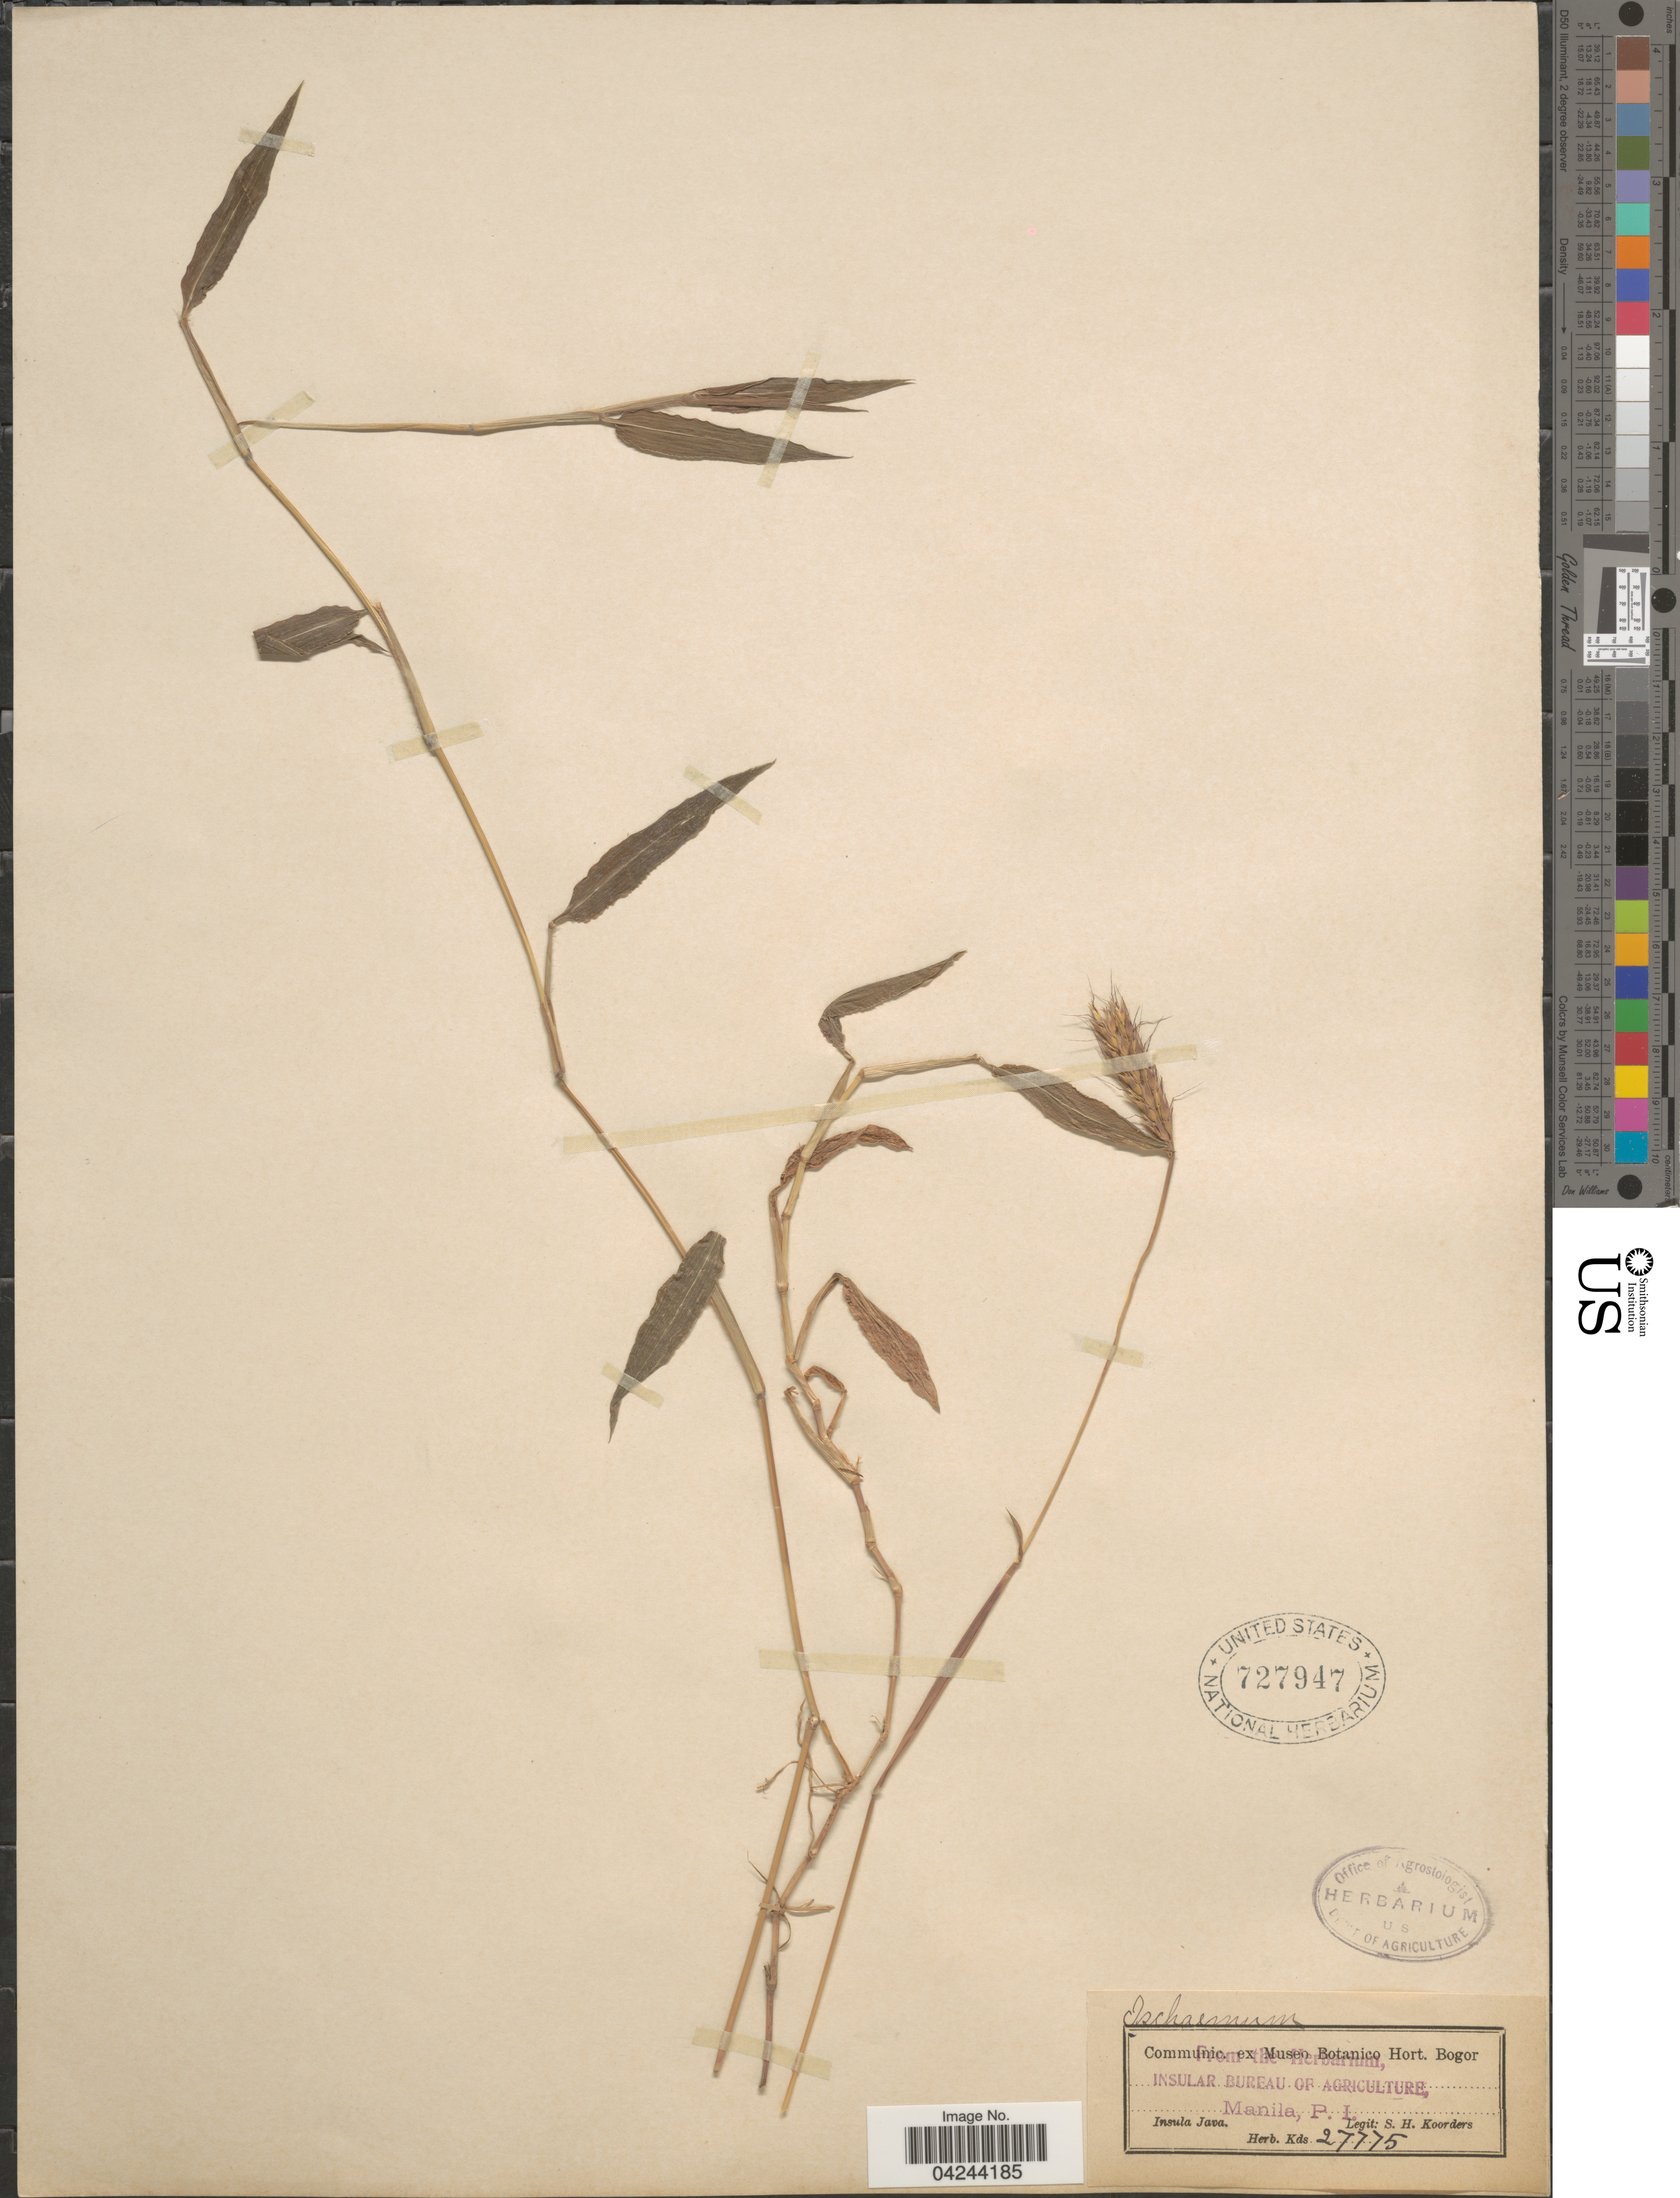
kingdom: Plantae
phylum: Tracheophyta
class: Liliopsida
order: Poales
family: Poaceae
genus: Ischaemum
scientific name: Ischaemum polystachyum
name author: J. Presl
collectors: S. H. Koorders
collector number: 27775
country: Indonesia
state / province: Java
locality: Insula Java.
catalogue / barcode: US 727947